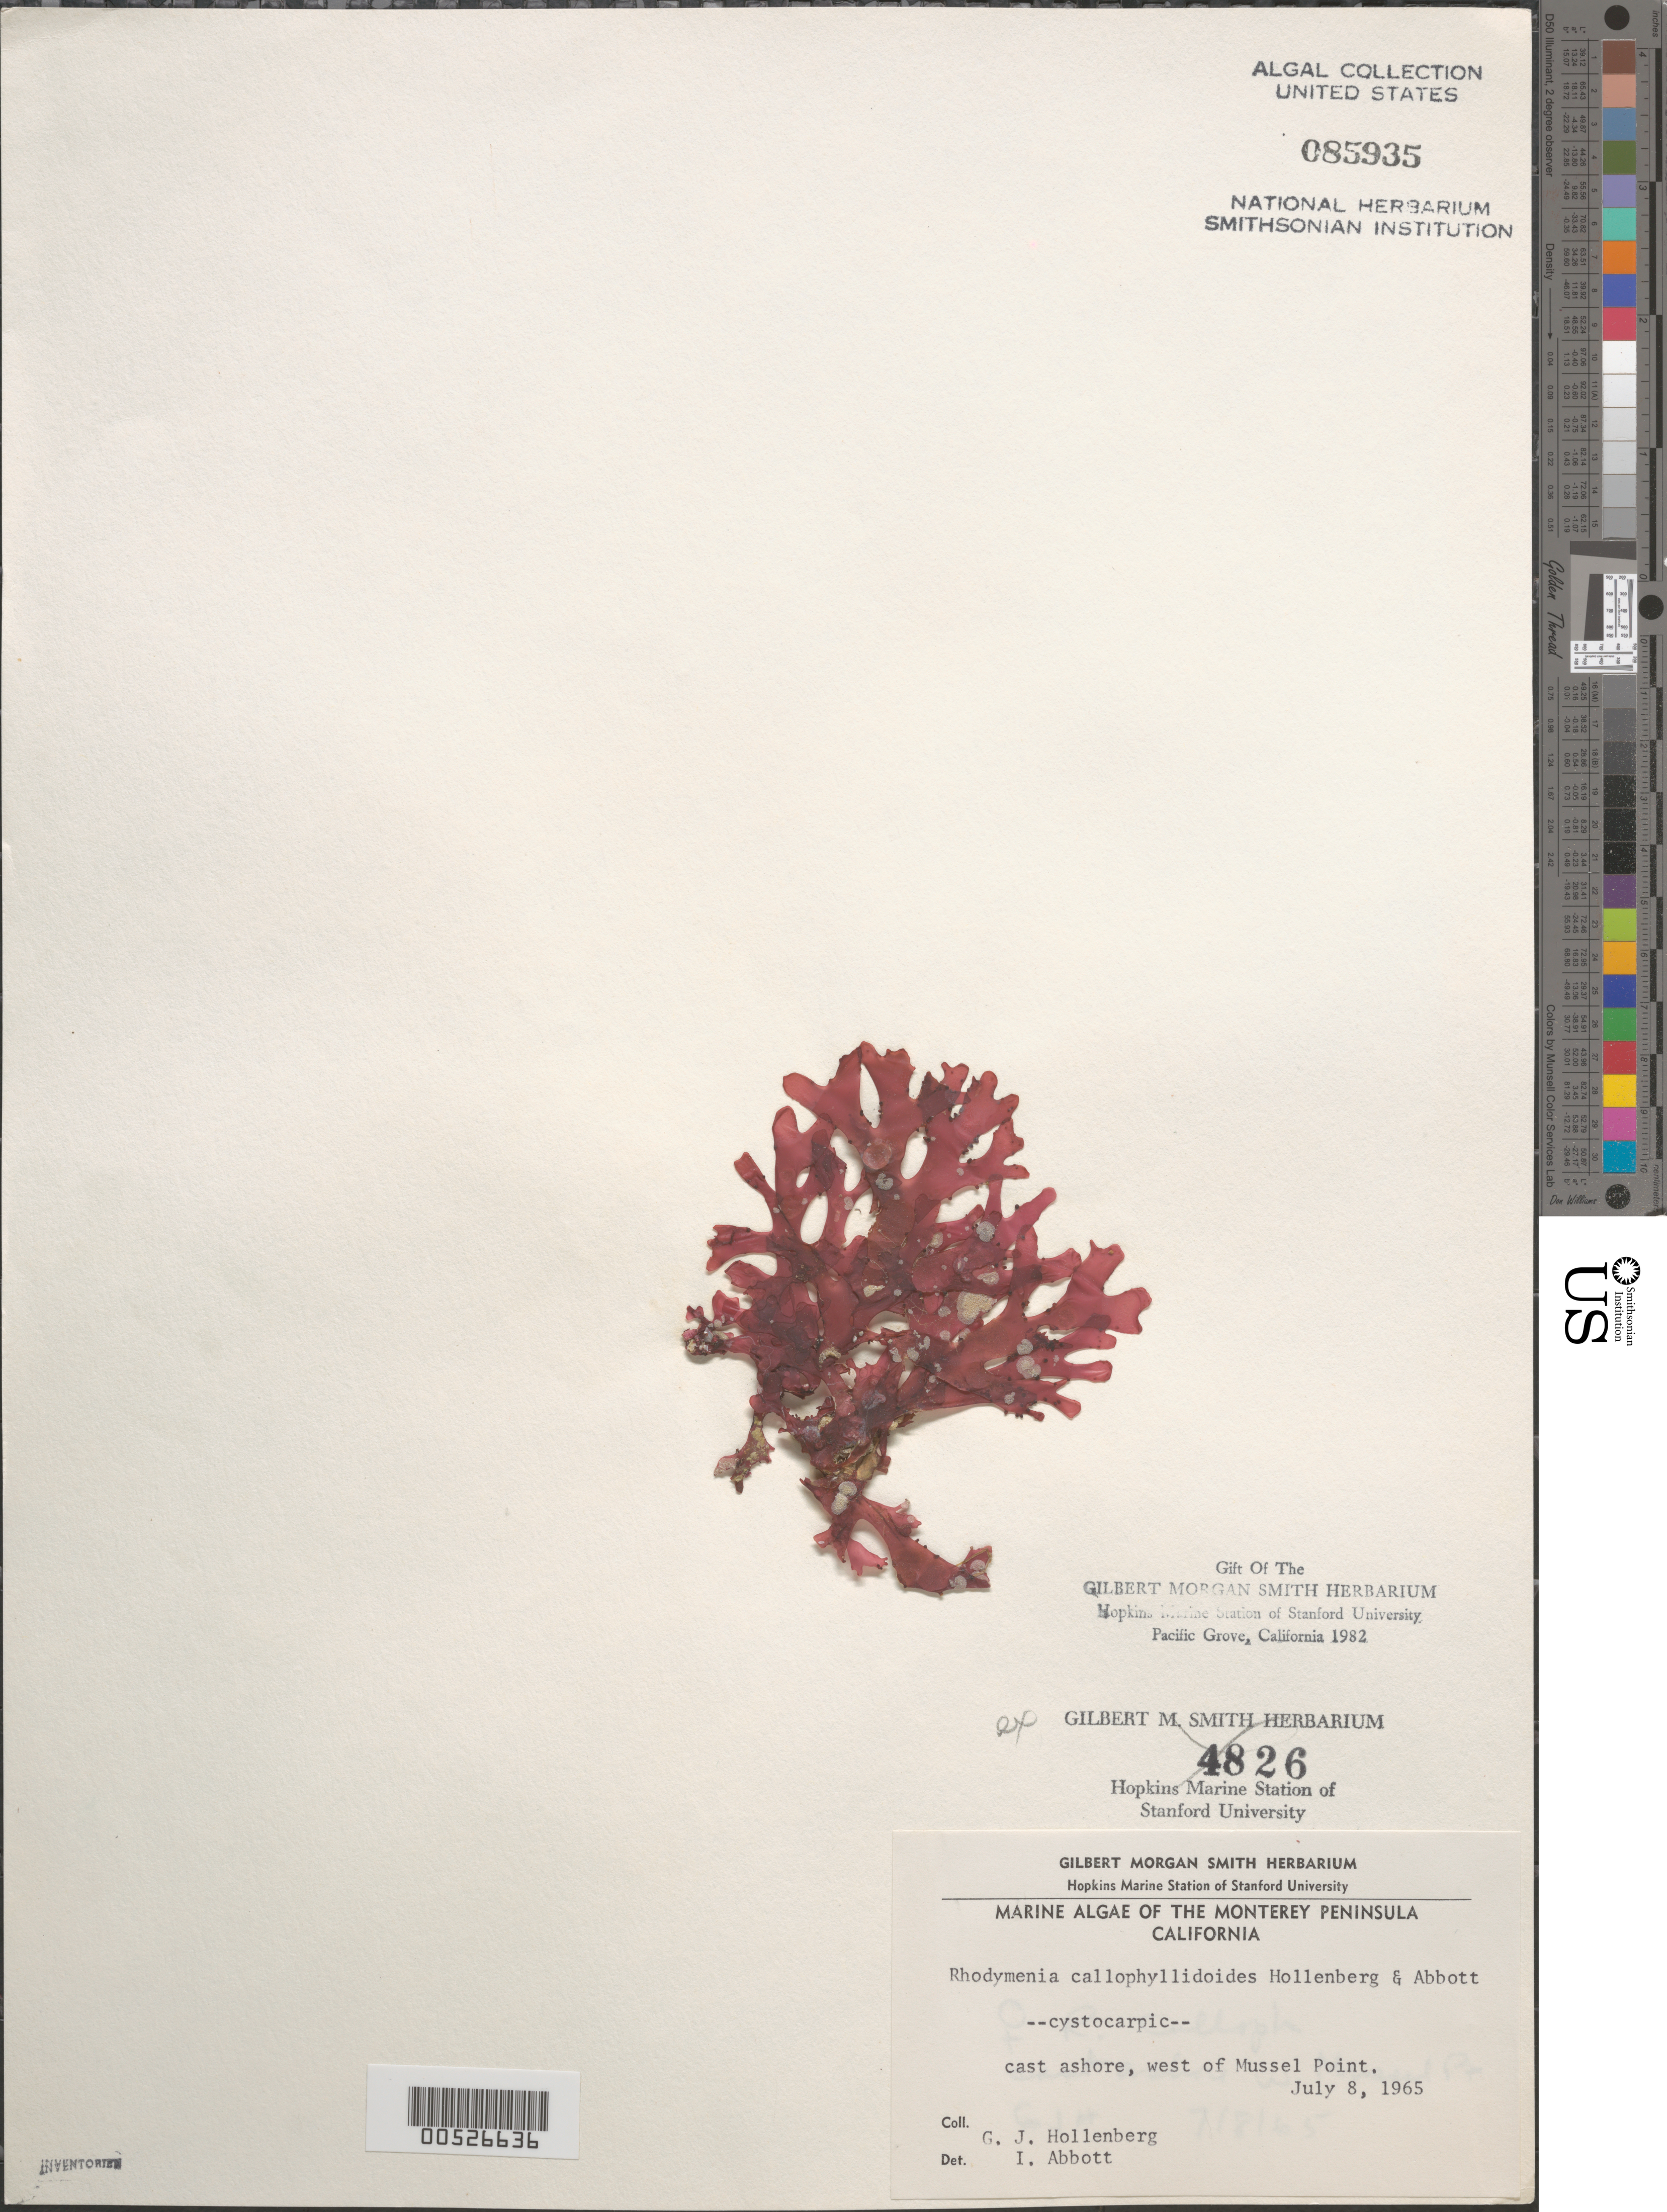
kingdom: Plantae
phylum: Rhodophyta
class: Florideophyceae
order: Rhodymeniales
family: Rhodymeniaceae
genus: Rhodymenia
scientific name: Rhodymenia callophyllidoides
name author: Hollenb. & I.A. Abbott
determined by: Abbott, Isabella A.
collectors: G. Hollenberg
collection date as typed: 08 Jul 1965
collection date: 1965-07-08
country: United States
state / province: California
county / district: Monterey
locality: West of Mussel Point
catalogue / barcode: US 85935